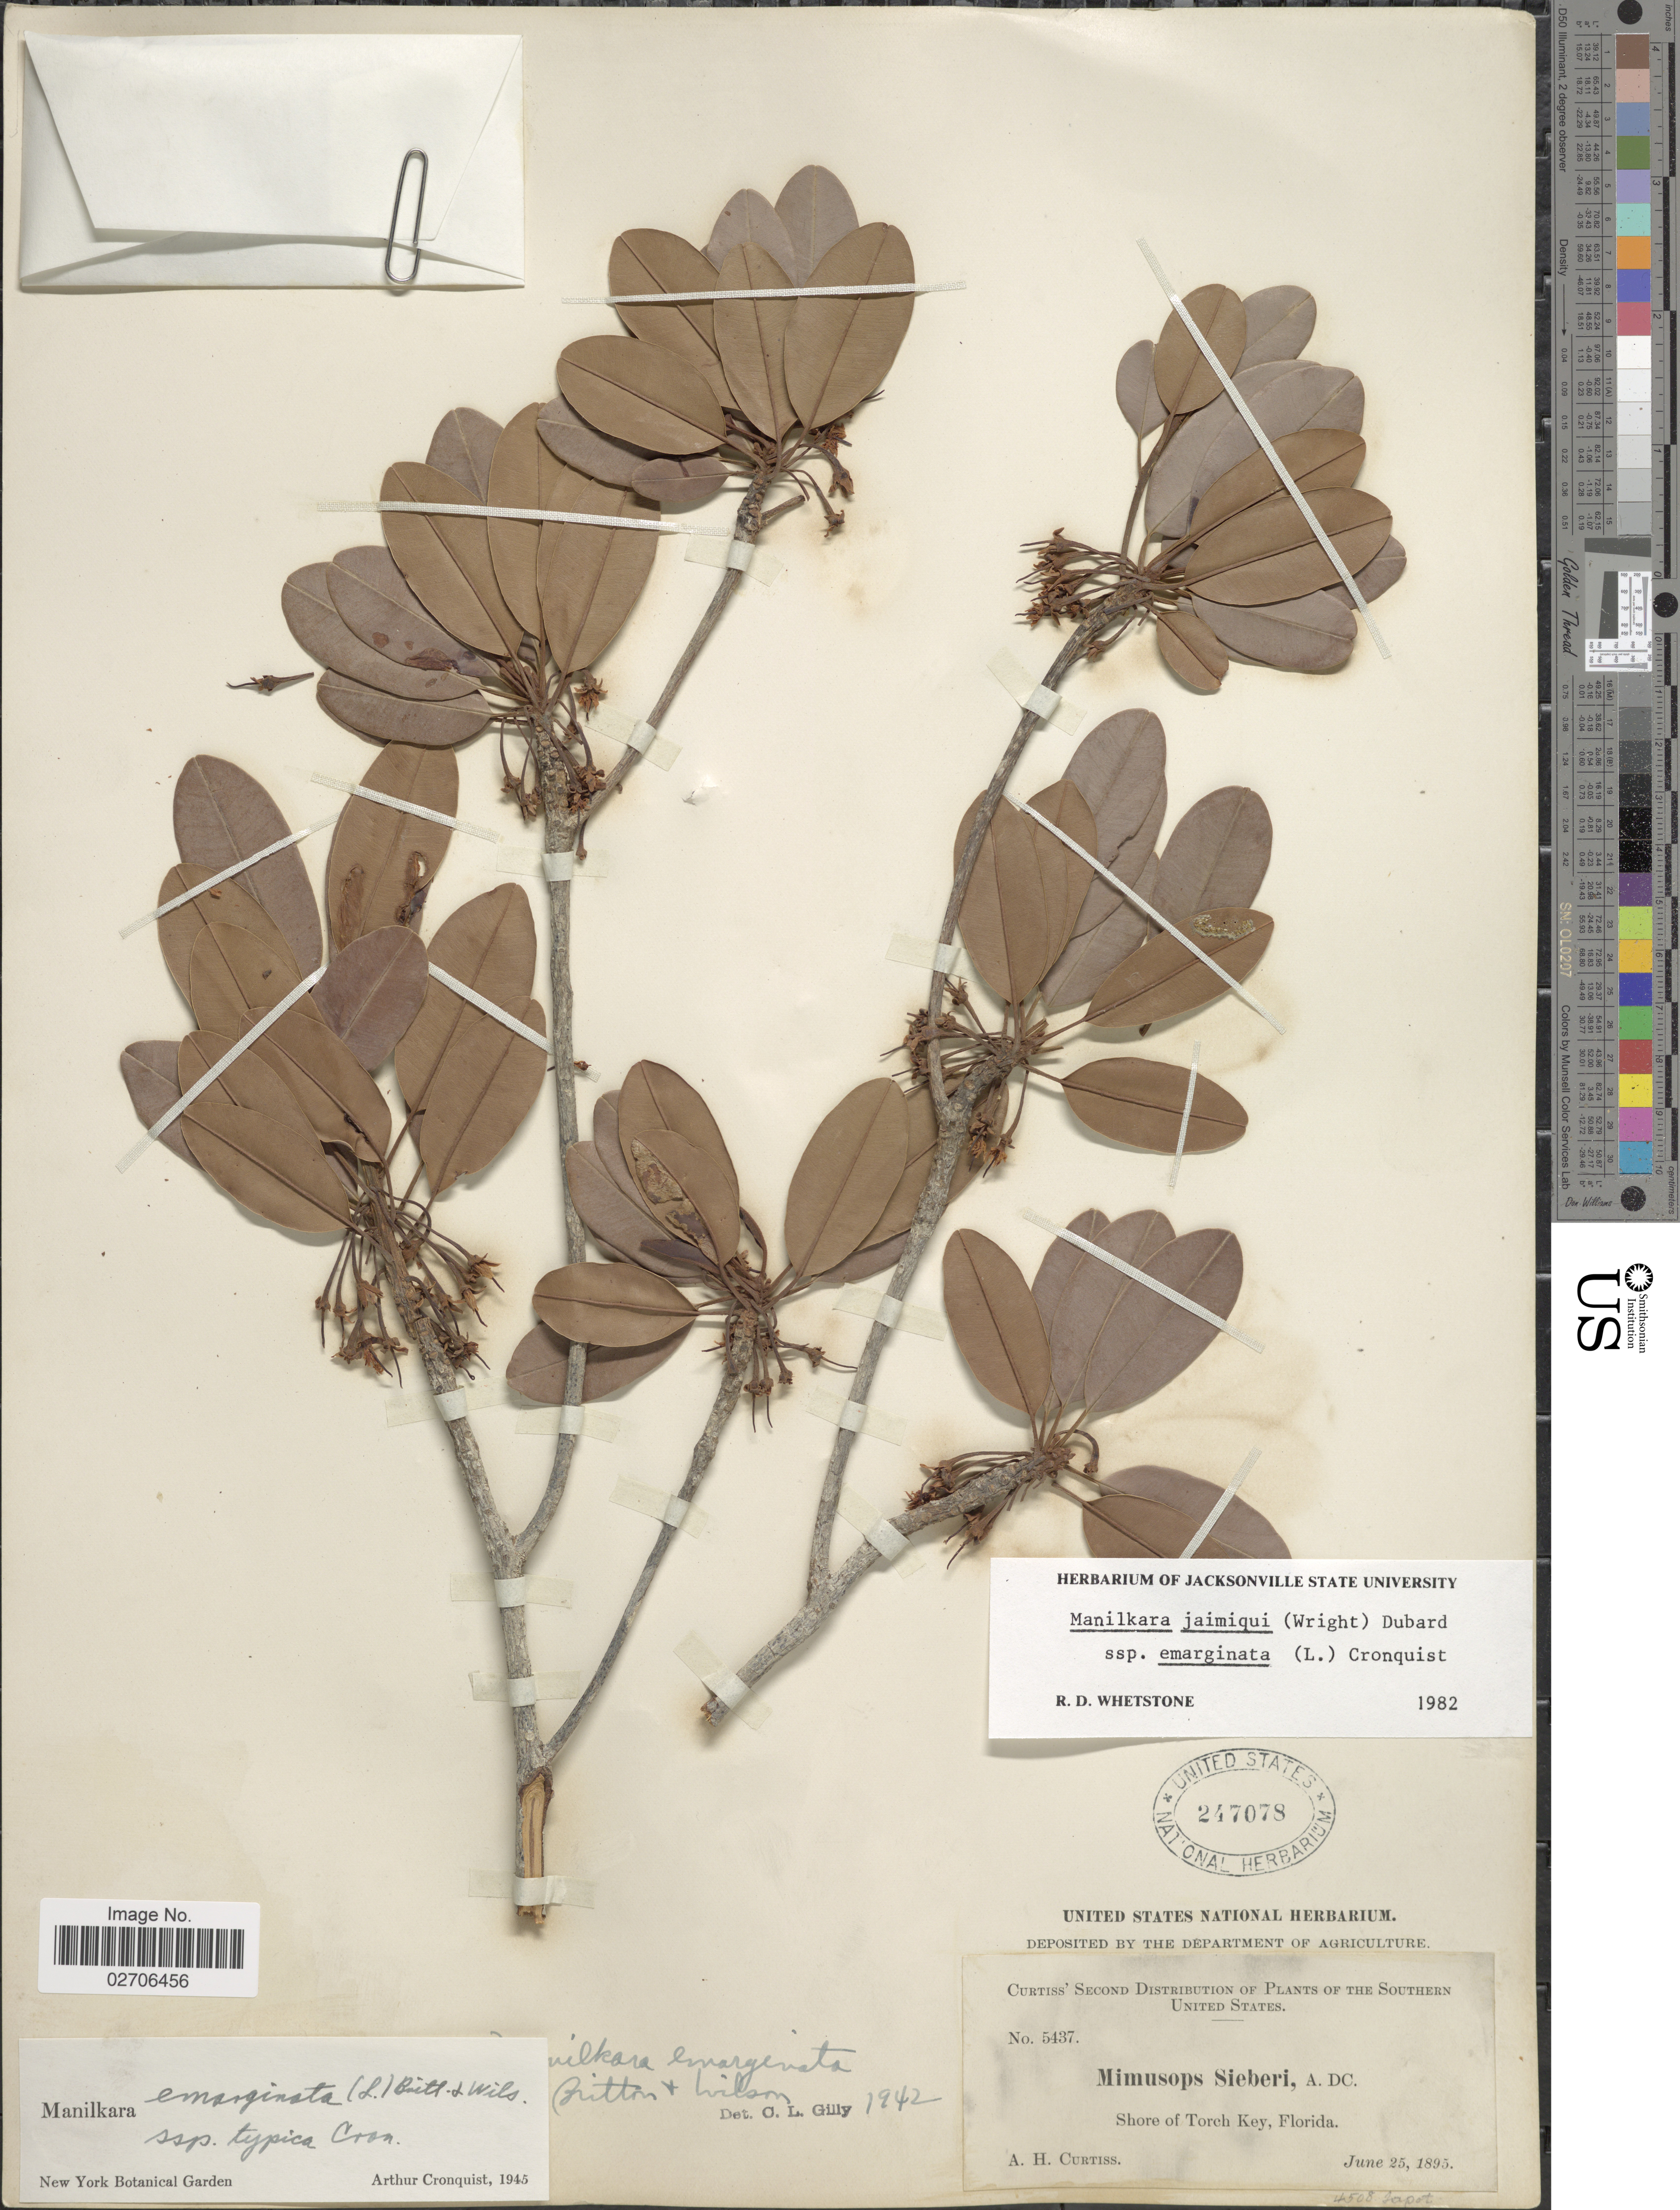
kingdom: Plantae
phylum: Tracheophyta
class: Magnoliopsida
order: Ericales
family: Sapotaceae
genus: Manilkara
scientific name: Manilkara jaimiqui subsp. emarginata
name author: (L.) Cronq.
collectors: A. H. Curtiss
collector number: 5437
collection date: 1895-06-25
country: United States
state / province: Florida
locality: Shore of Torch Key, Florida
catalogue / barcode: US 247078